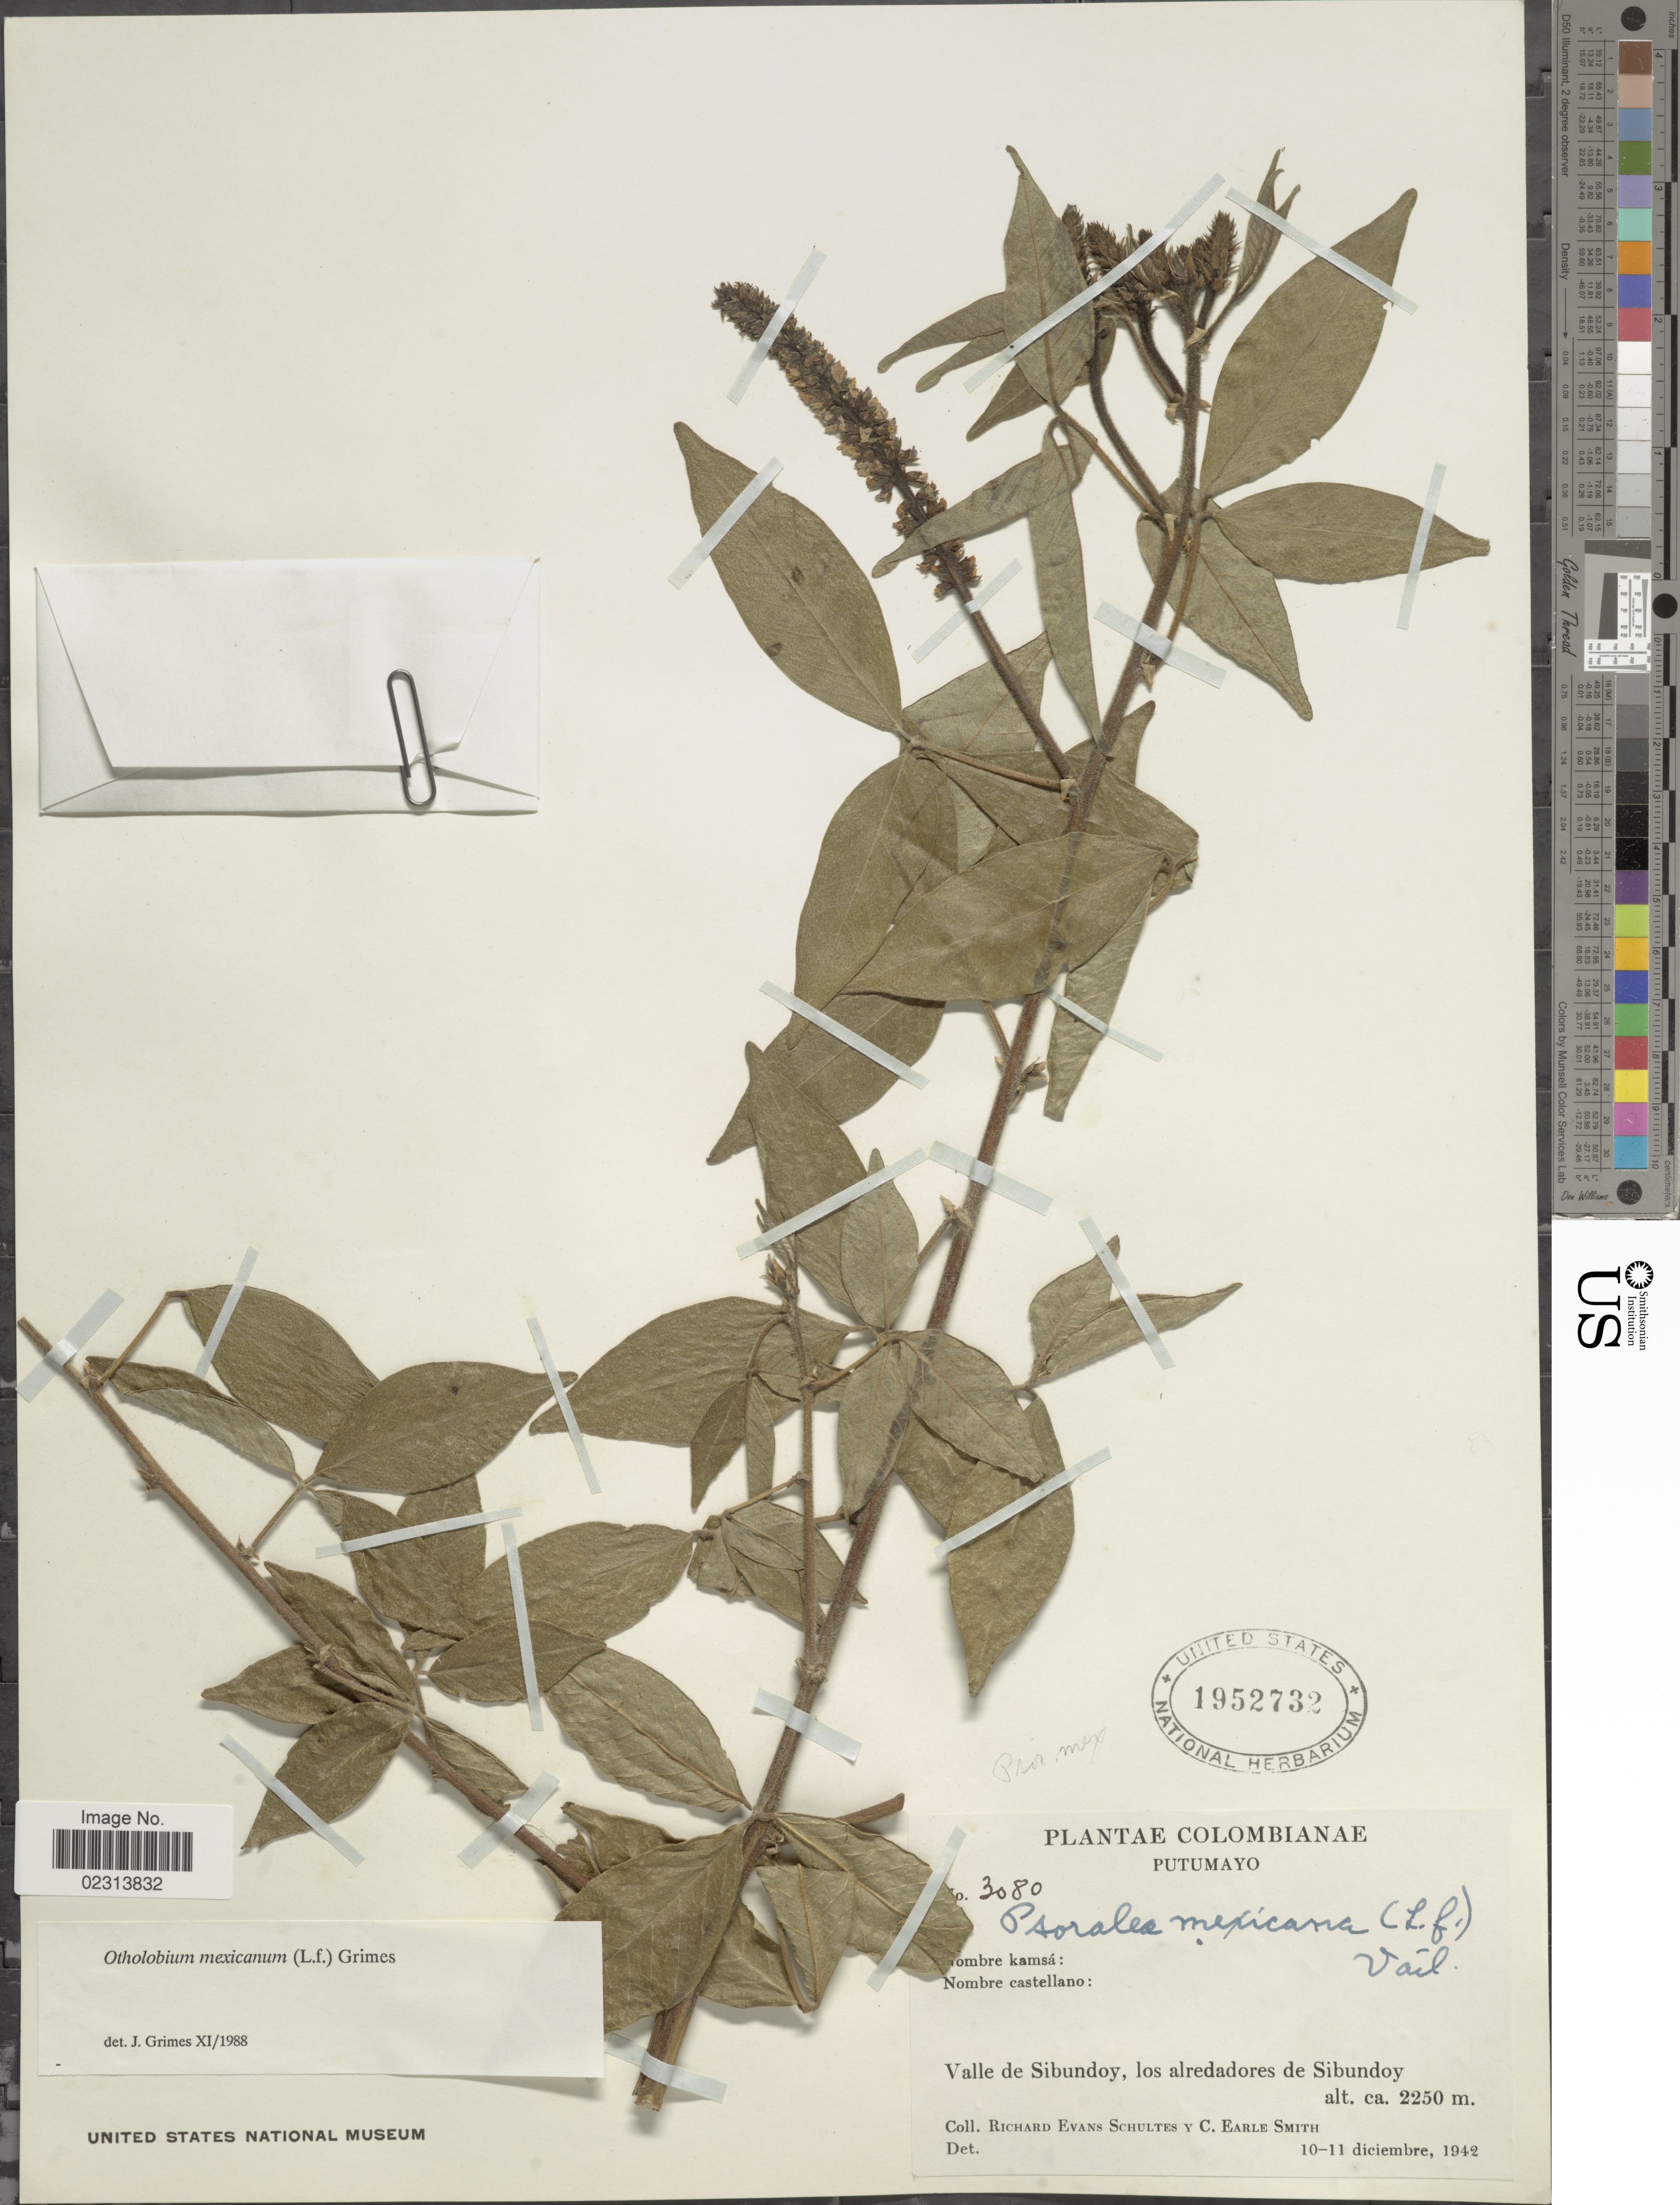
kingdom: Plantae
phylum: Tracheophyta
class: Magnoliopsida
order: Fabales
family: Fabaceae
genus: Otholobium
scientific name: Otholobium mexicanum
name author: (L. f.) J.W. Grimes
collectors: R. E. Schultes & C. E. Smith Jr.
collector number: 3080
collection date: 1942-12-10/1942-12-11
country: Colombia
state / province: Putumayo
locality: Valle de Sibundou, los alrededores de Sibundoy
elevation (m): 2250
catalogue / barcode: US 1952732